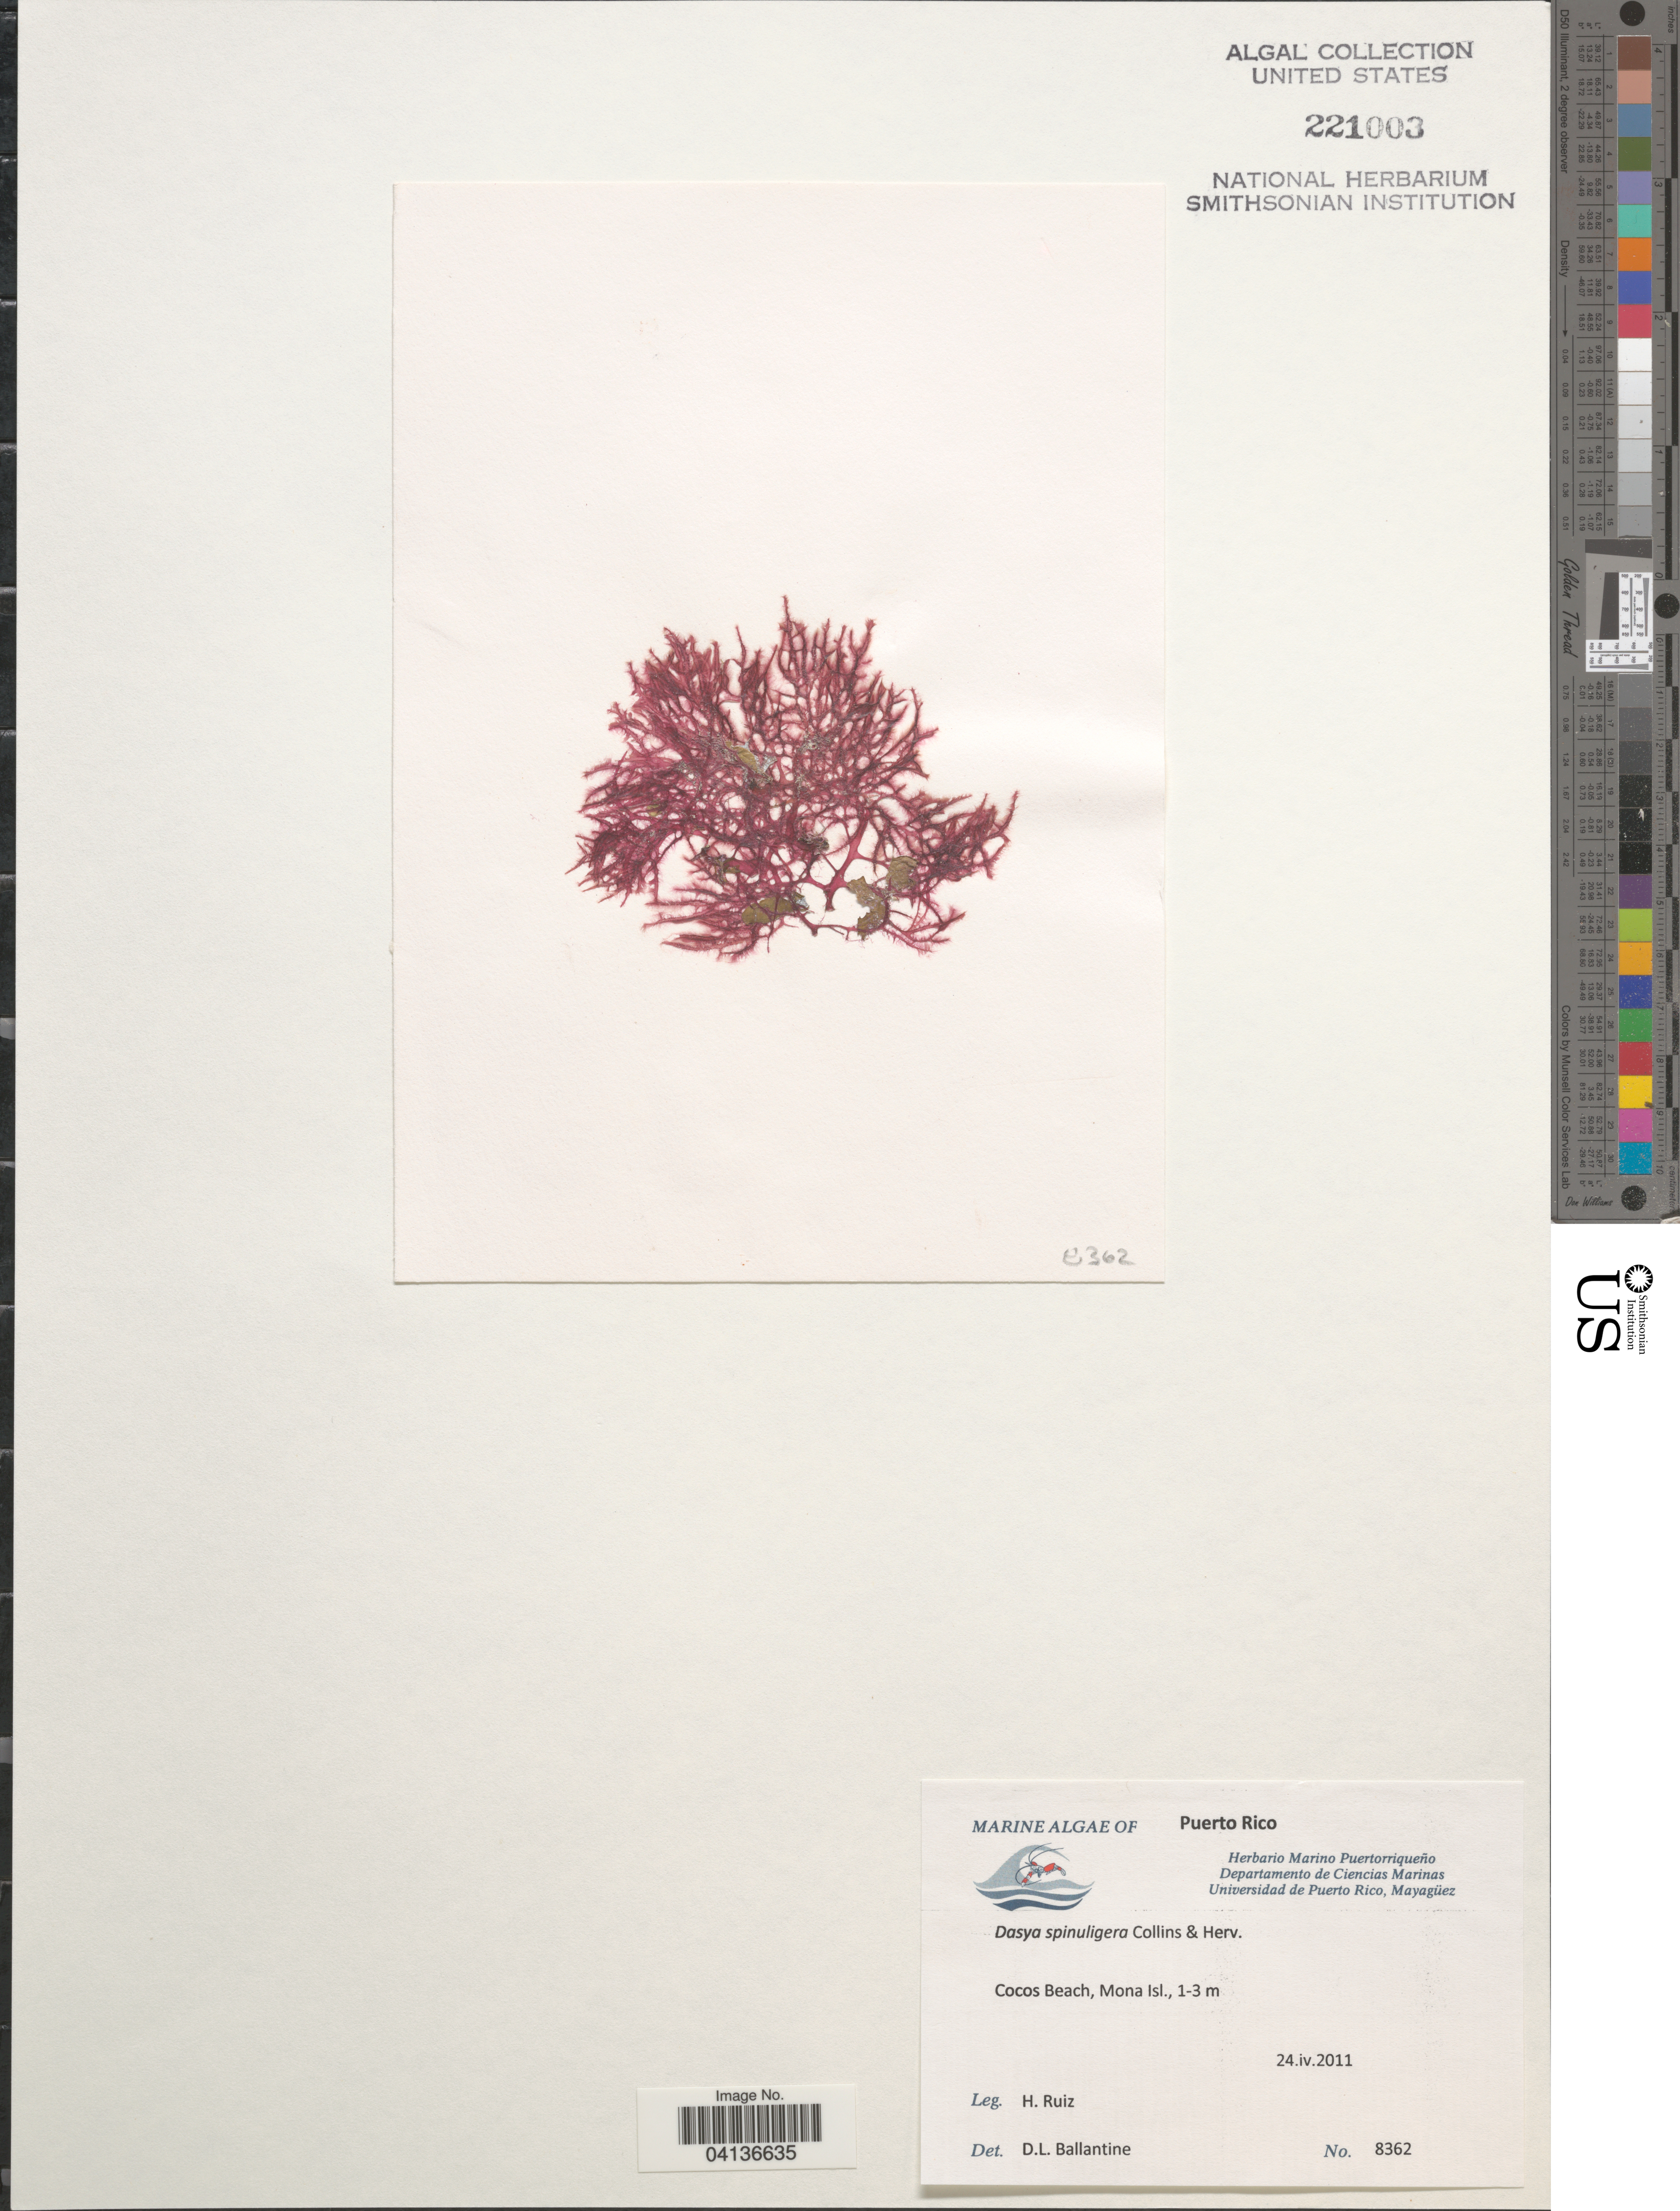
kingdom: Plantae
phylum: Rhodophyta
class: Florideophyceae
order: Ceramiales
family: Dasyaceae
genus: Dasya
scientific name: Dasya spinuligera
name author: Collins & Herv.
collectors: H. Ruiz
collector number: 8362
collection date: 2011-04-24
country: Puerto Rico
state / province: Mayaguëz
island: Mona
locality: Cocos Beach, Mona Isl.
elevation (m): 1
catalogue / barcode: US 221003